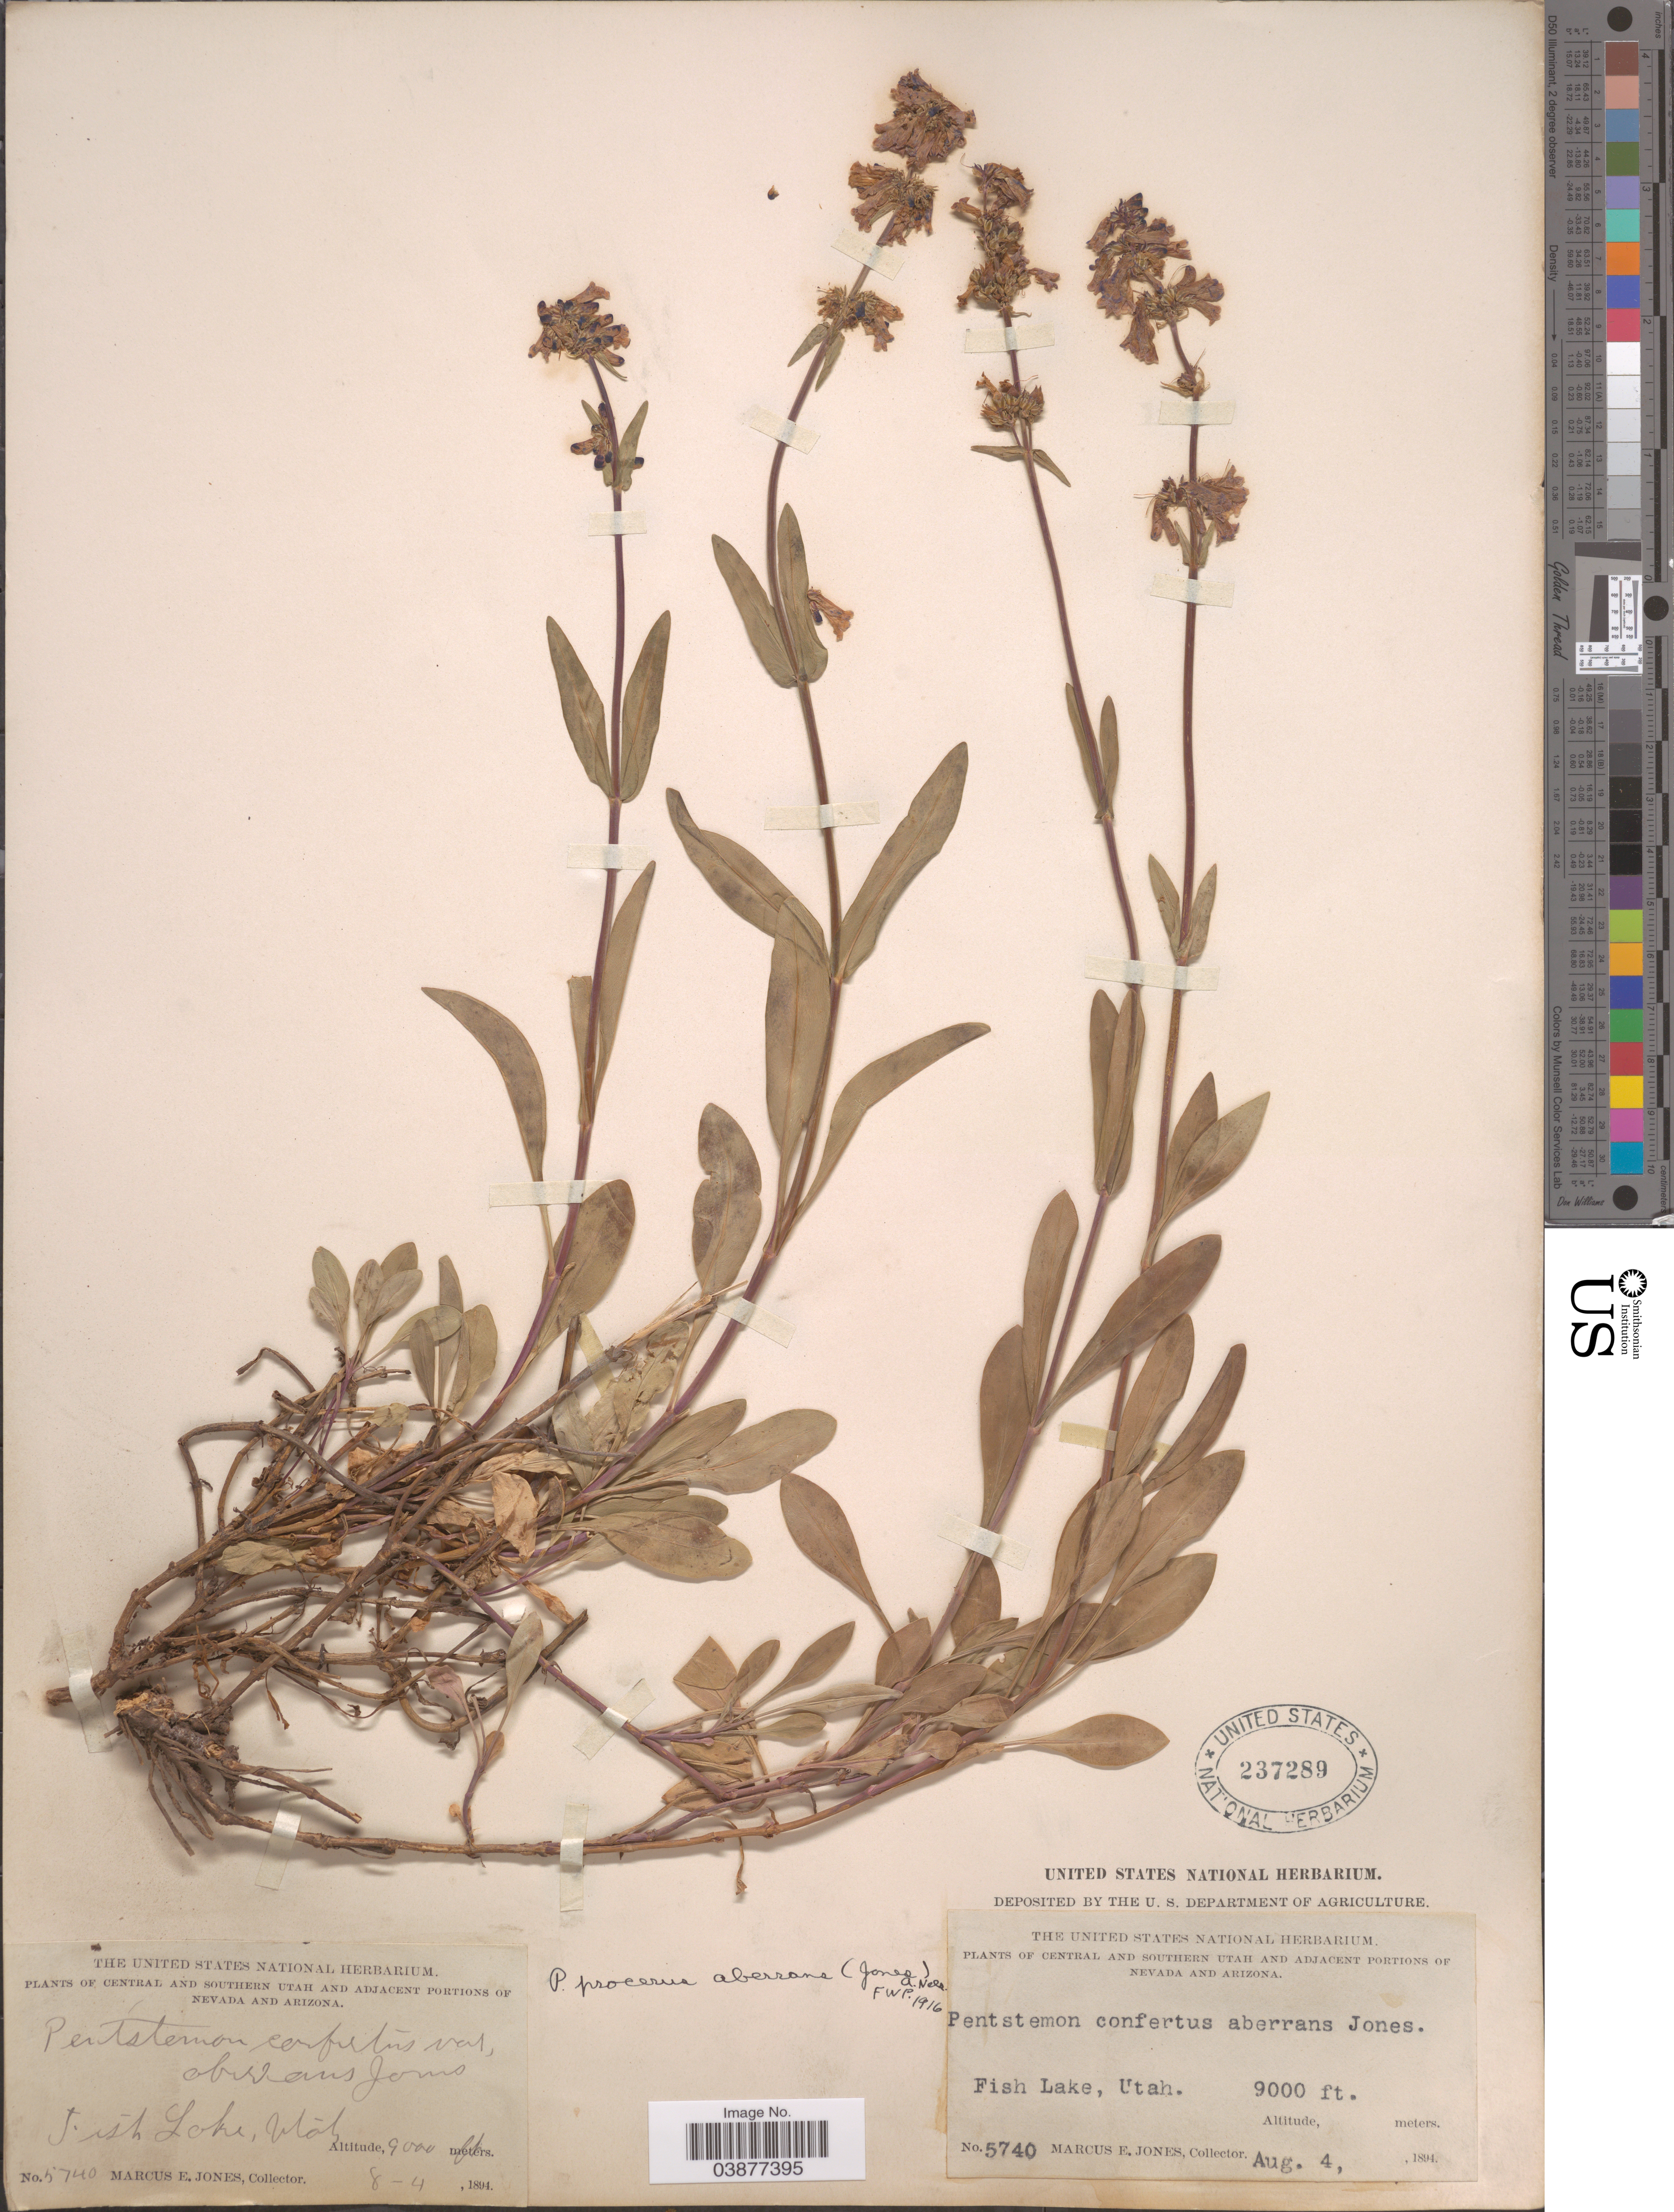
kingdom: Plantae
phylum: Tracheophyta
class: Magnoliopsida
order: Lamiales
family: Plantaginaceae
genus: Penstemon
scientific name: Penstemon procerus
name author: Douglas ex Graham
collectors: M. E. Jones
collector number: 5740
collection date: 1894-08-04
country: United States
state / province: Utah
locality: Central and Southern Utah. Fish Lake.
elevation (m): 2743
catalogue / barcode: US 237289